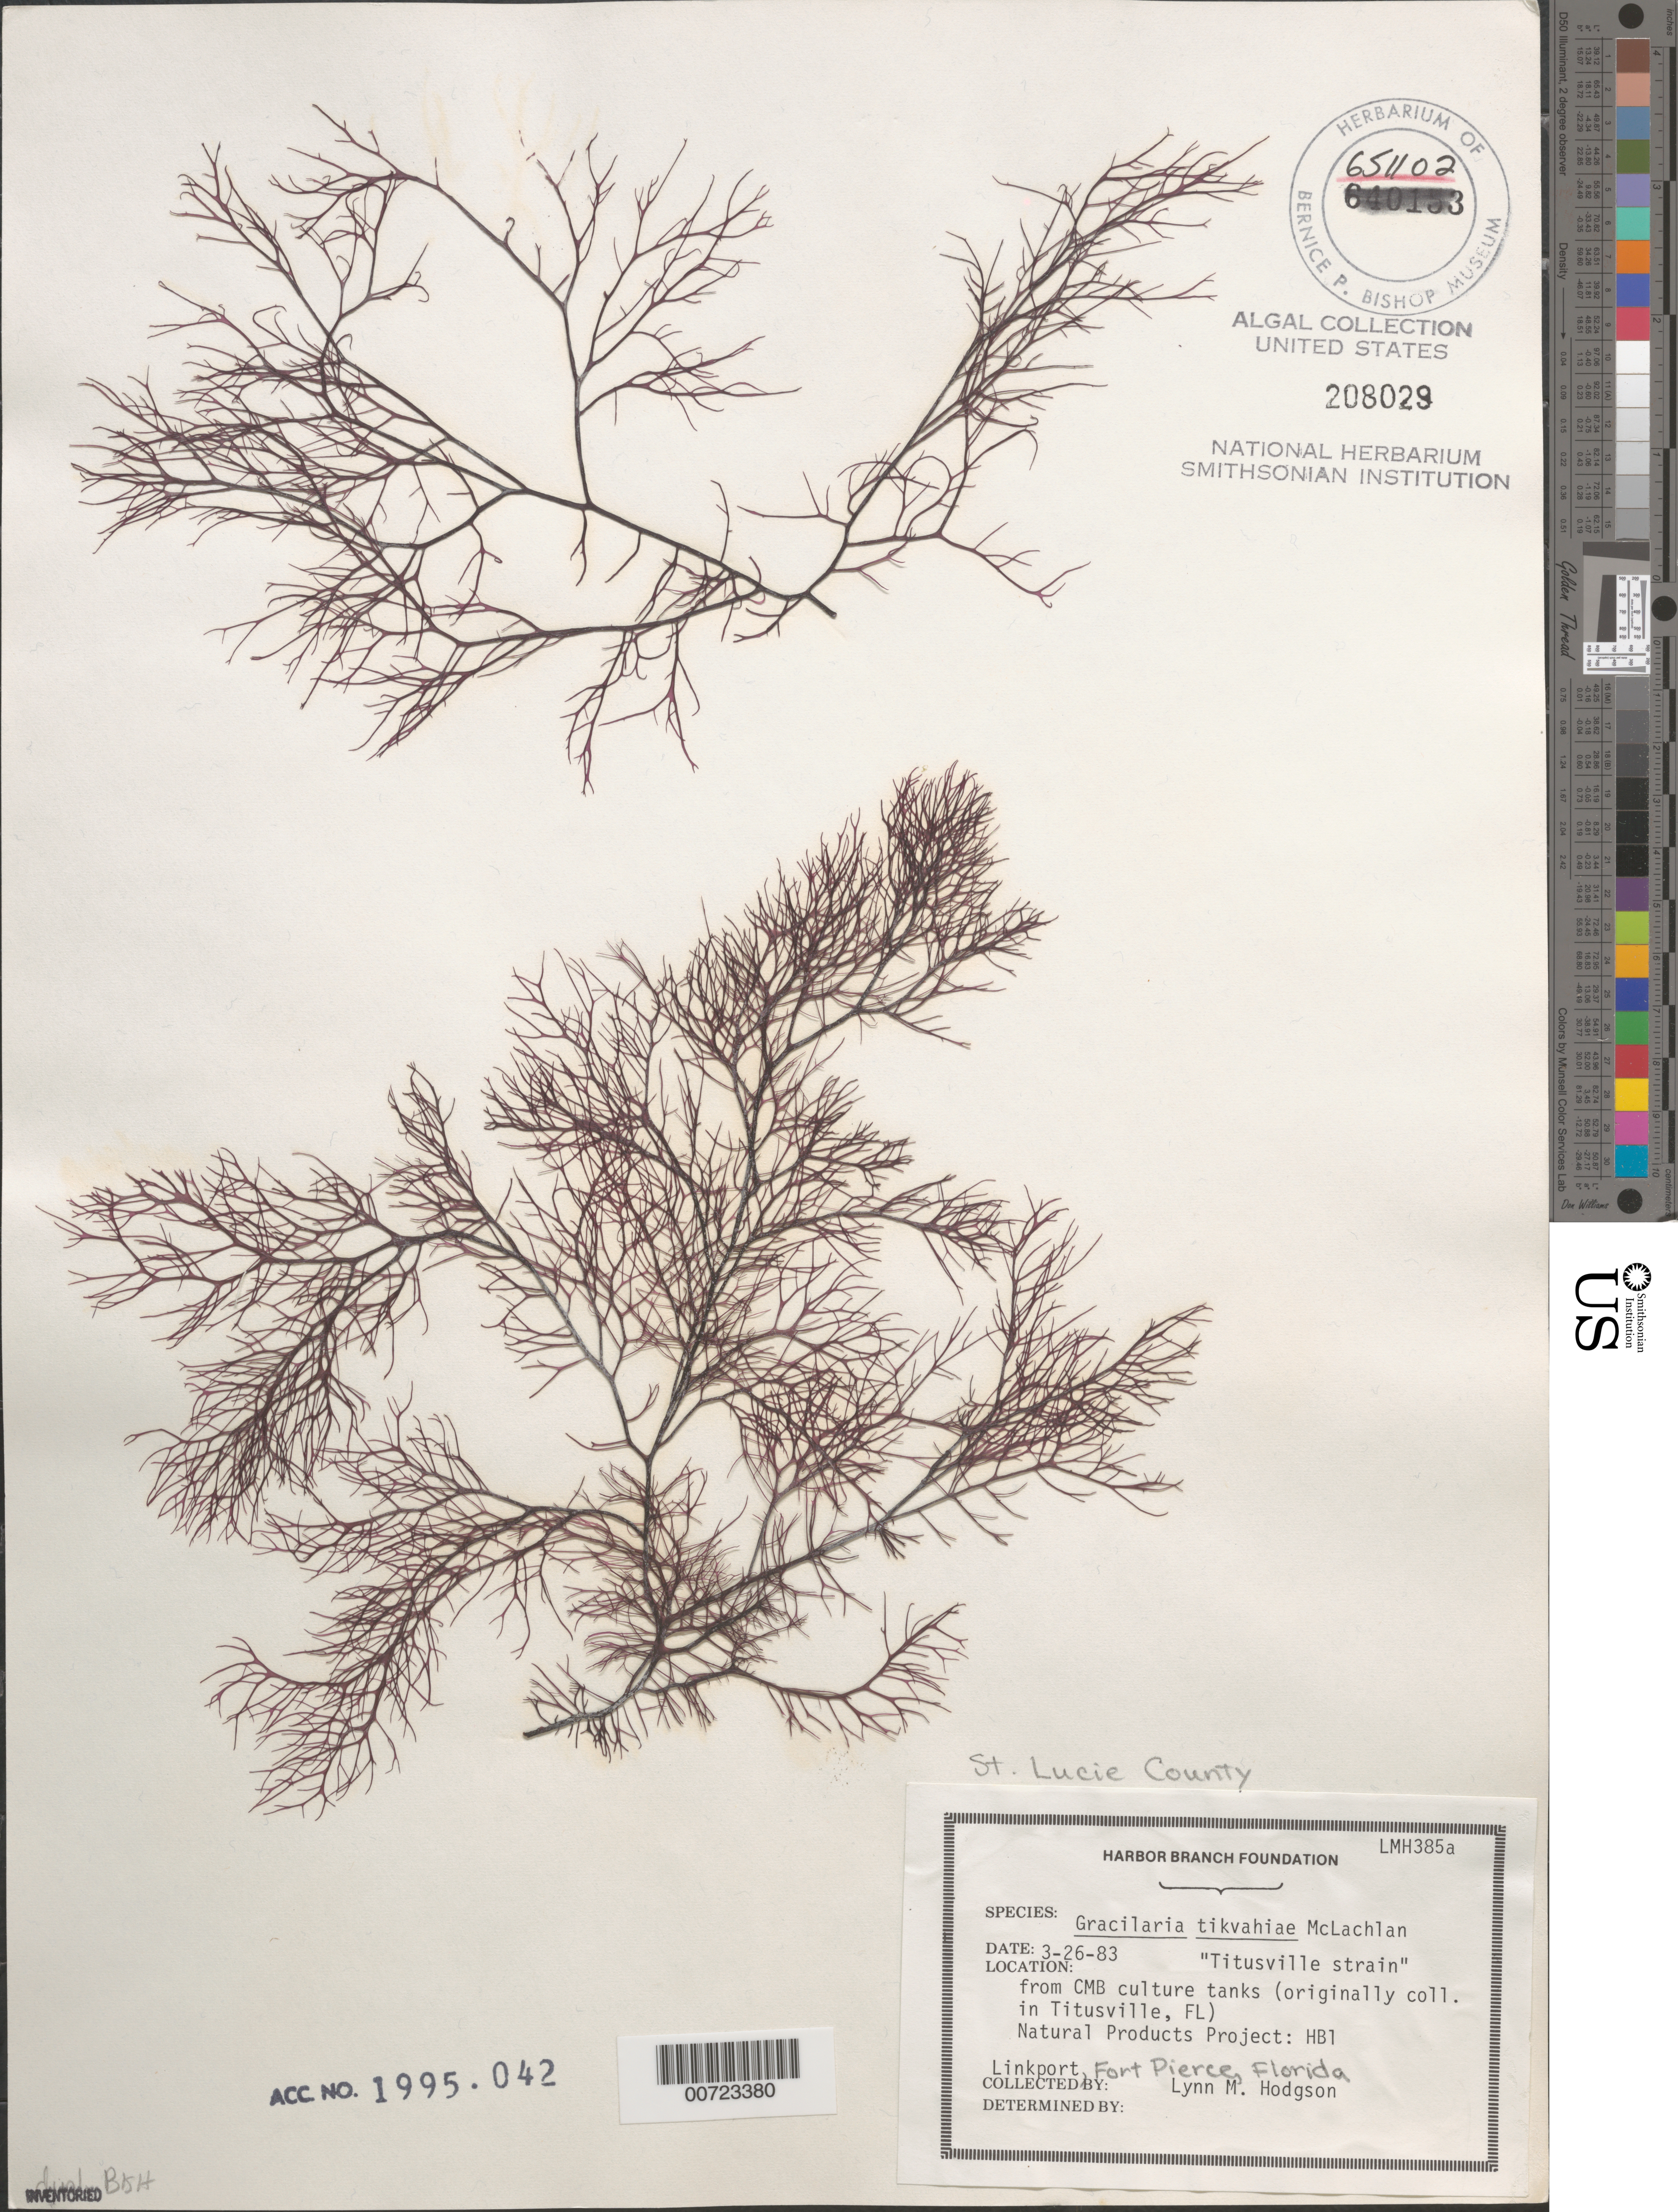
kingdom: Plantae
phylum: Rhodophyta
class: Florideophyceae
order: Gracilariales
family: Gracilariaceae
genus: Gracilaria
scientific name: Gracilaria tikvahiae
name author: McLachlan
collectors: L. M. Hodgson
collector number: LMH 385a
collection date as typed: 26 Mar 1983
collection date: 1983-03-26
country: United States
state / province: Florida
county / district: Saint Lucie County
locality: Linkport, Fort Pierce (originally collected in Titusville, Florida)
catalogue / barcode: US 208029